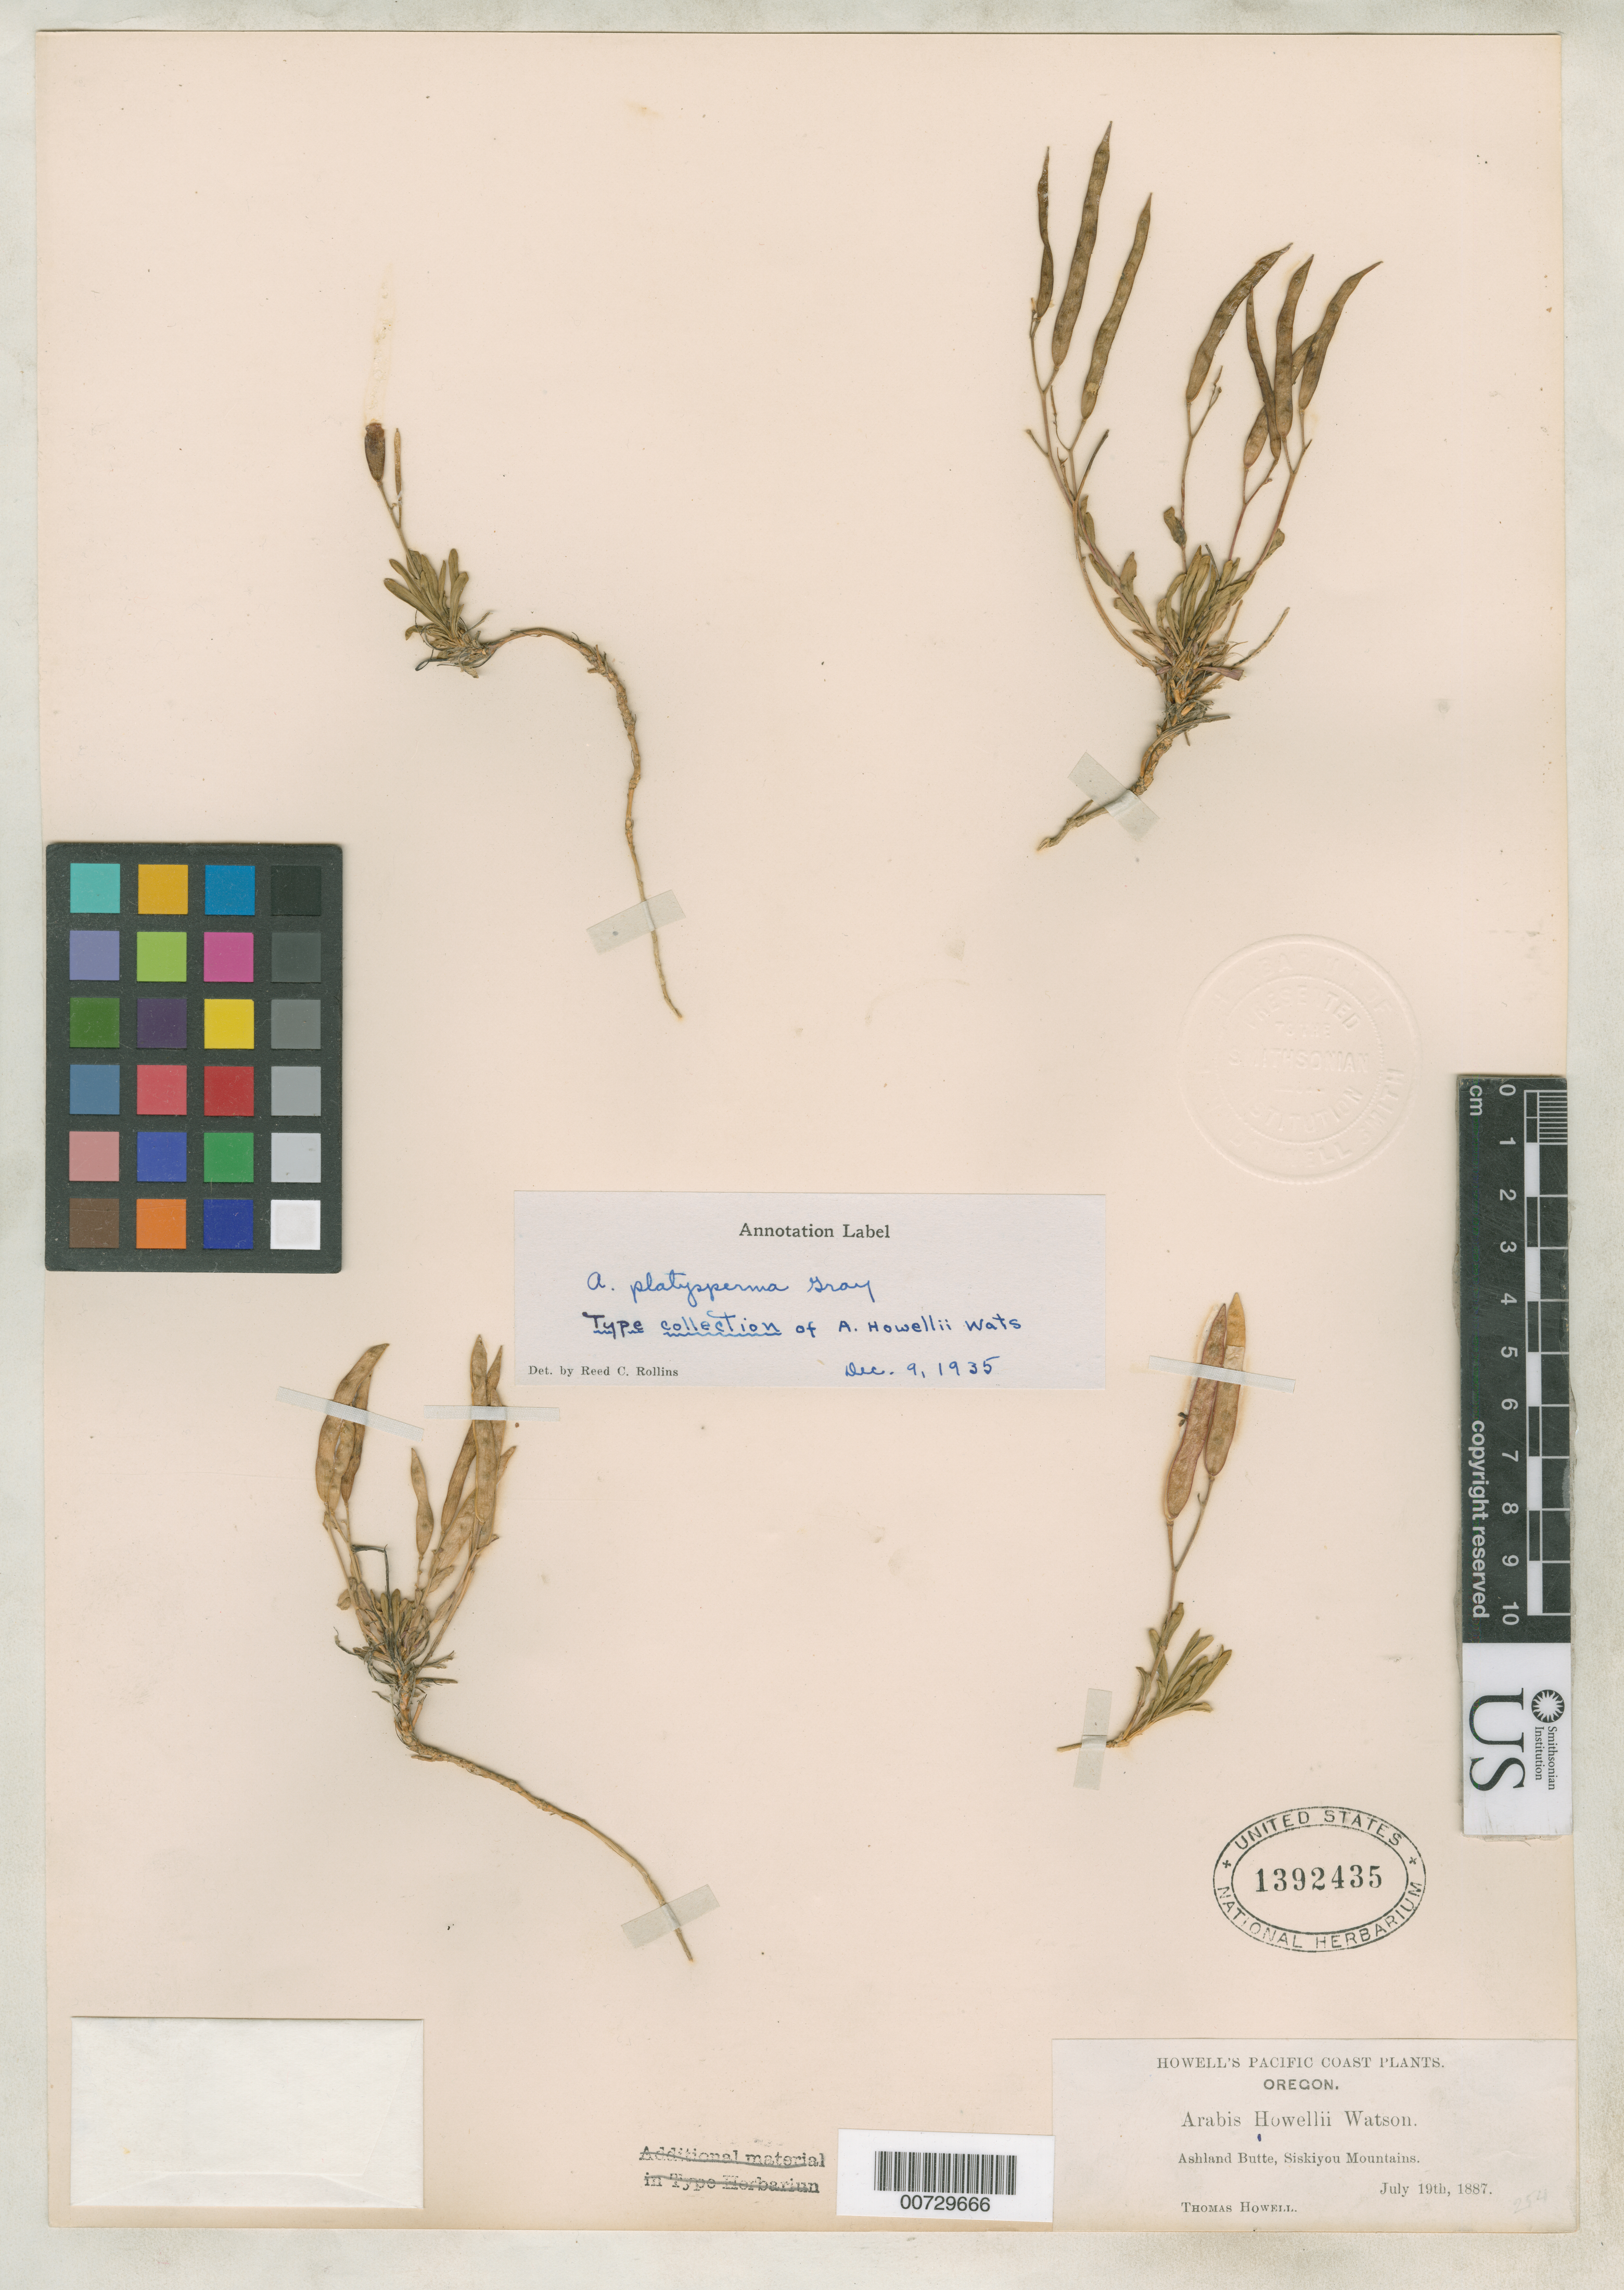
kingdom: Plantae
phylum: Tracheophyta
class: Magnoliopsida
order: Brassicales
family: Brassicaceae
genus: Arabis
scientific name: Arabis howellii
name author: S. Watson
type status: Isolectotype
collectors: T. J. Howell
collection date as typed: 19 Jul 1887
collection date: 1887-07-19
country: United States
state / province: Oregon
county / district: Jackson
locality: Ashland Butte, Siskiyou Mountains.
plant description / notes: From the herbarium of J. Donnell Smith.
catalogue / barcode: US 1392435